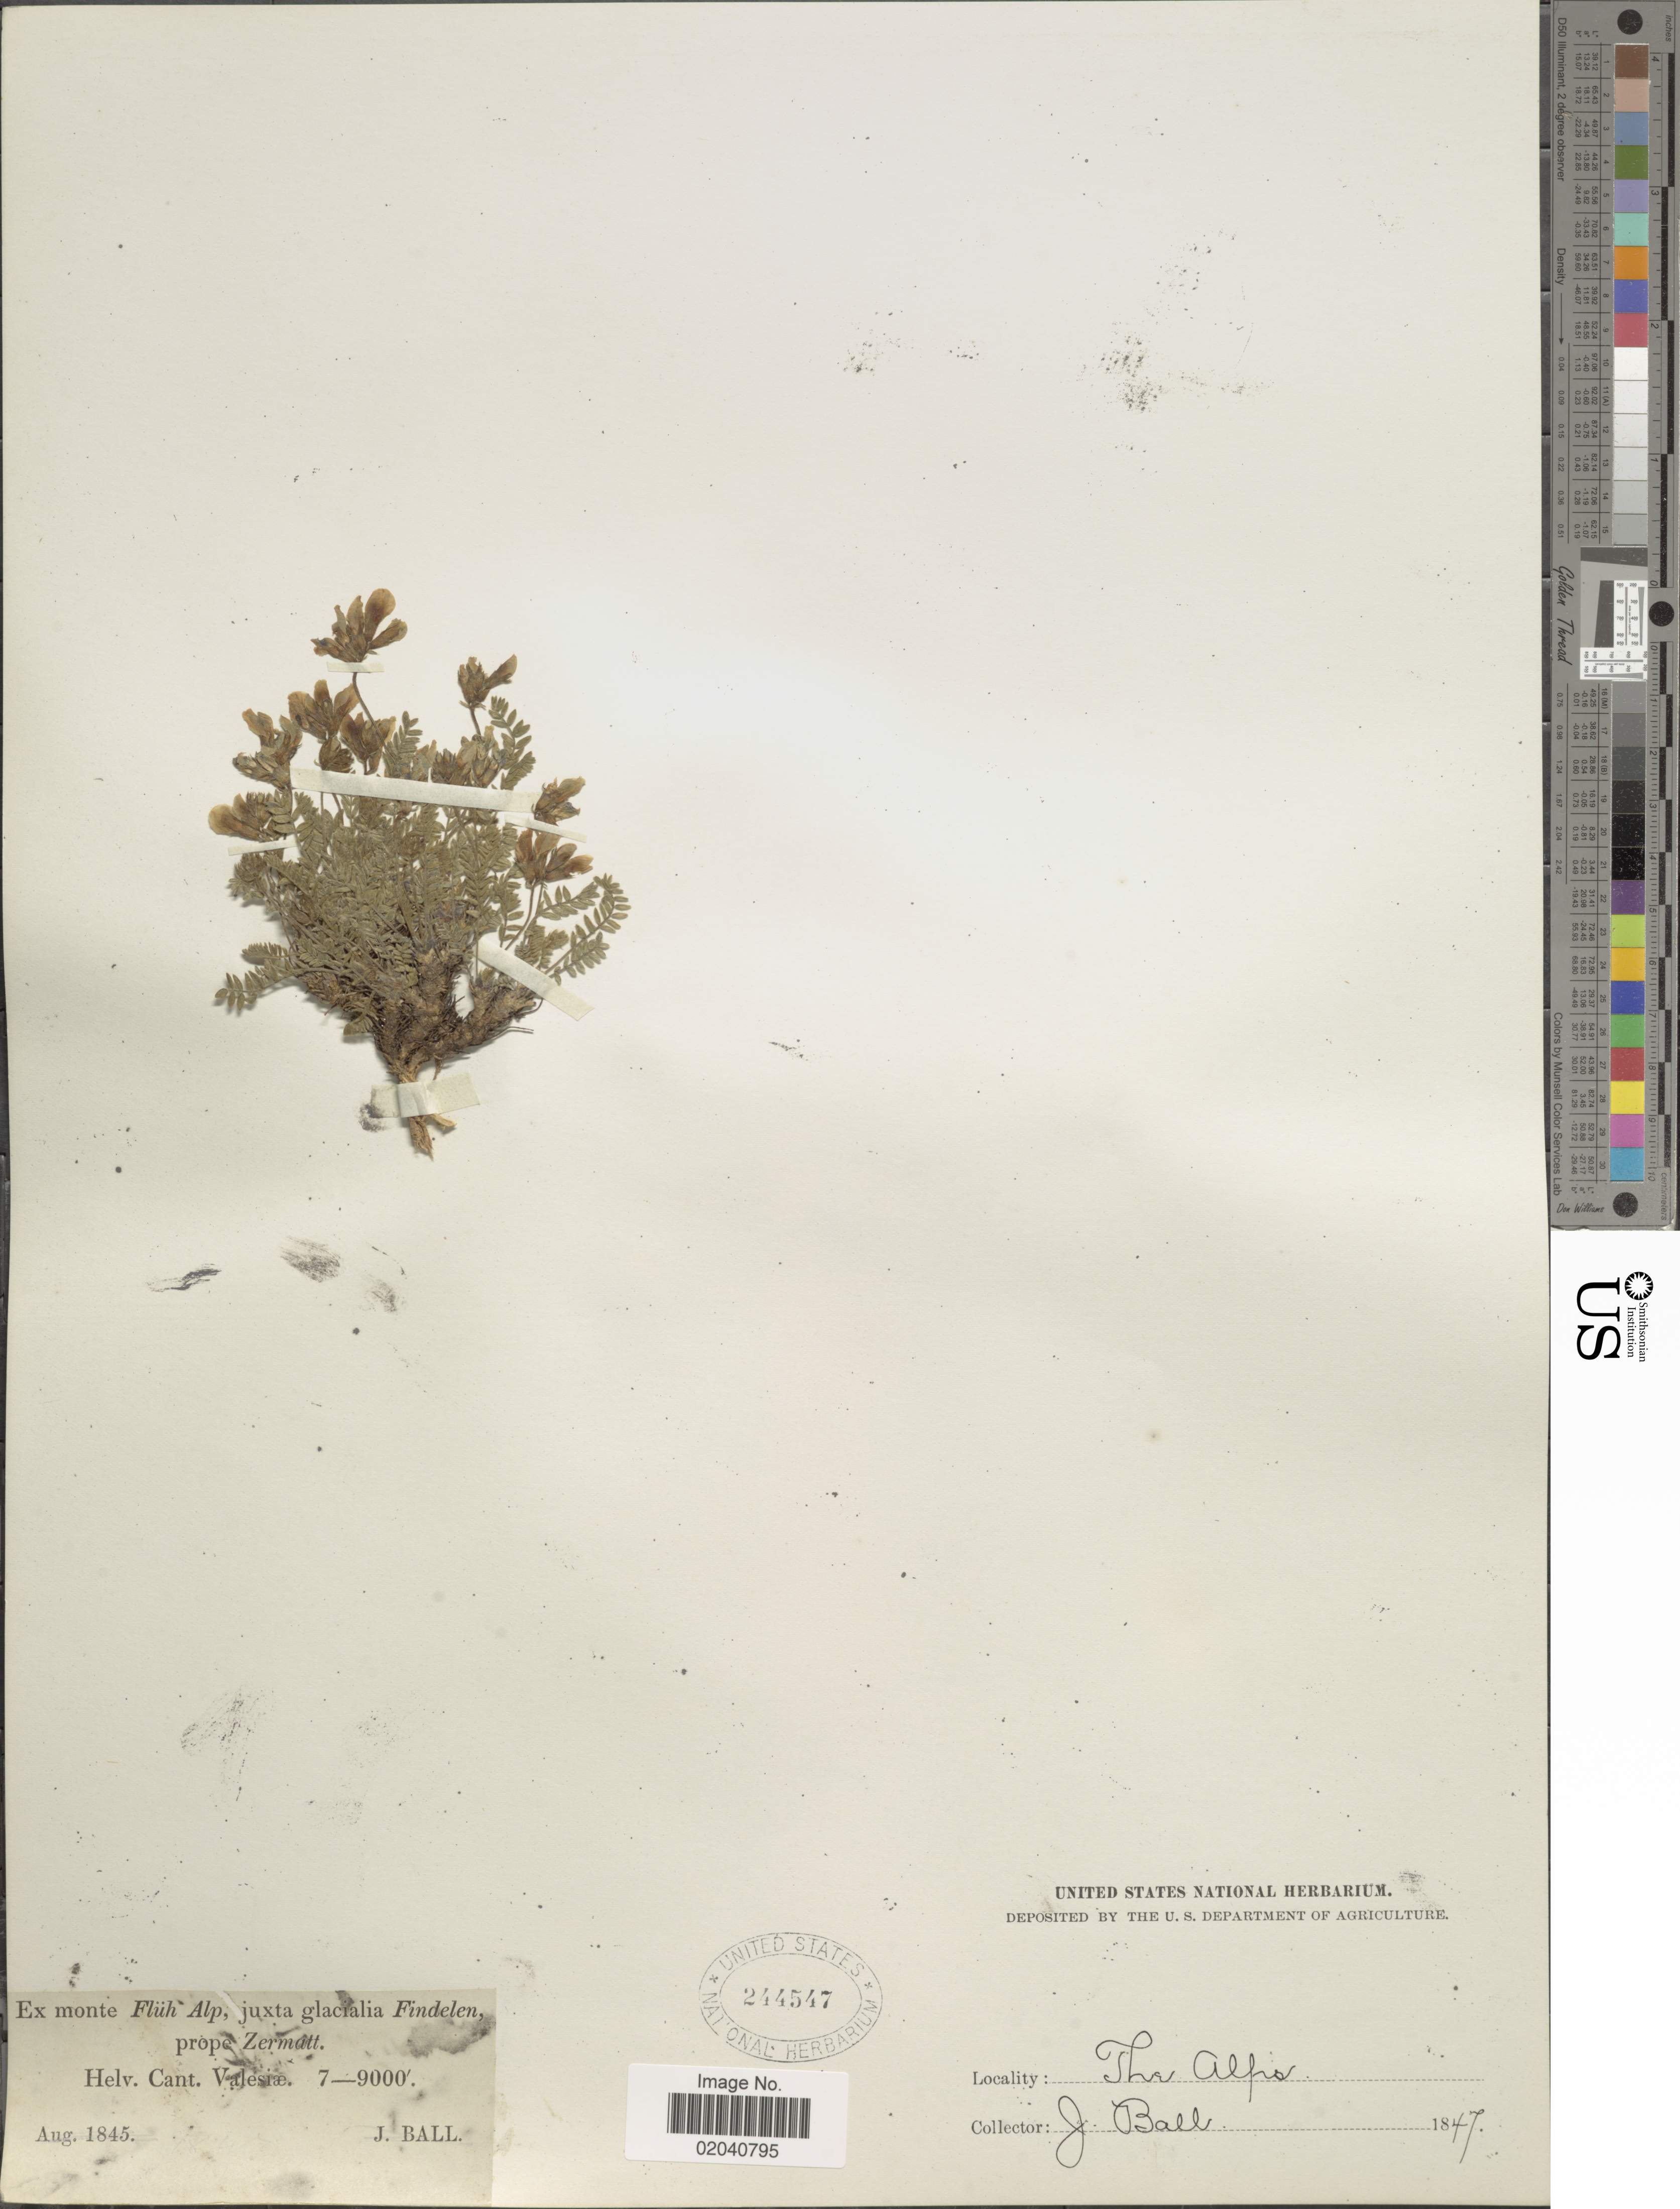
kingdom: Plantae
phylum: Tracheophyta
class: Magnoliopsida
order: Fabales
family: Fabaceae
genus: Oxytropis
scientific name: Oxytropis sp.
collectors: J. Ball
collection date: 1845-08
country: Switzerland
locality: Monte Flüh Alp, juxta glacialia Findelen, prope Zermatt, Helv. Cant Valesiæ, The Alps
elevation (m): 2134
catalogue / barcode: US 244547